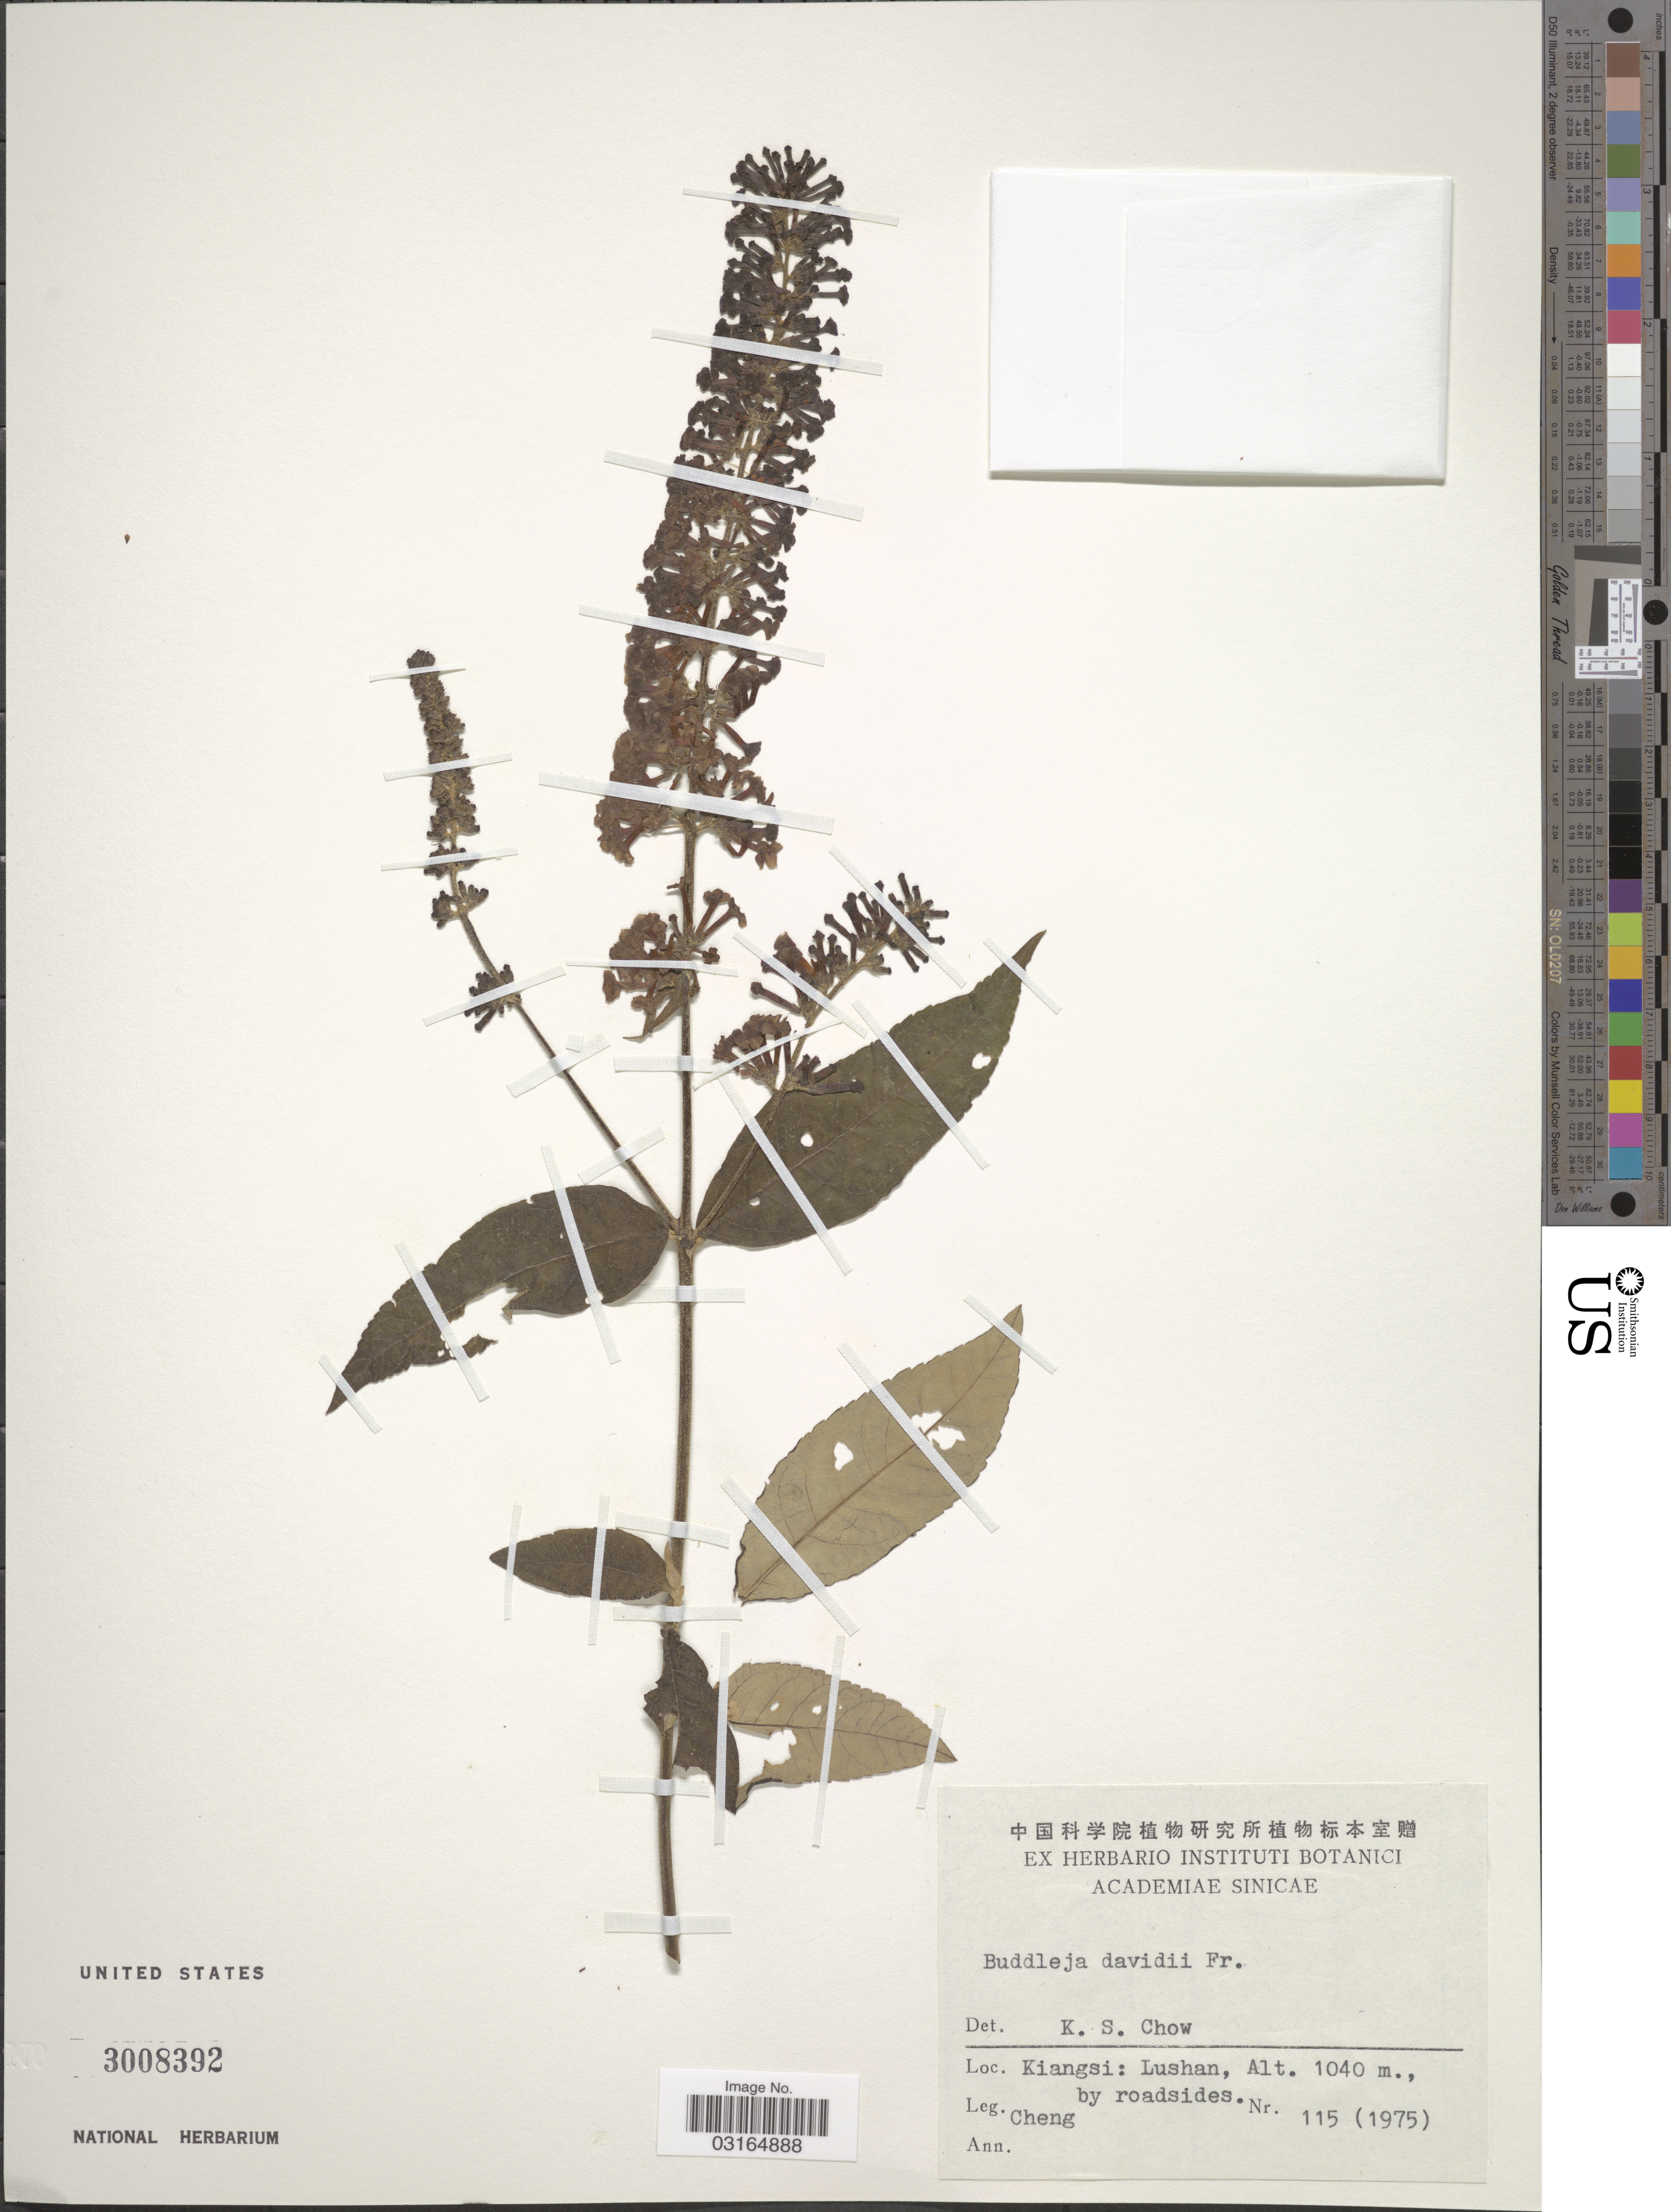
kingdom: Plantae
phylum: Tracheophyta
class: Magnoliopsida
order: Lamiales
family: Scrophulariaceae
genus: Buddleja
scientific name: Buddleja davidii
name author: Franch.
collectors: -. Cheng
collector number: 115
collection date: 1975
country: China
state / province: Jiangxi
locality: Kiangsi: Lushan.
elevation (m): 1040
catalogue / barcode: US 3008392